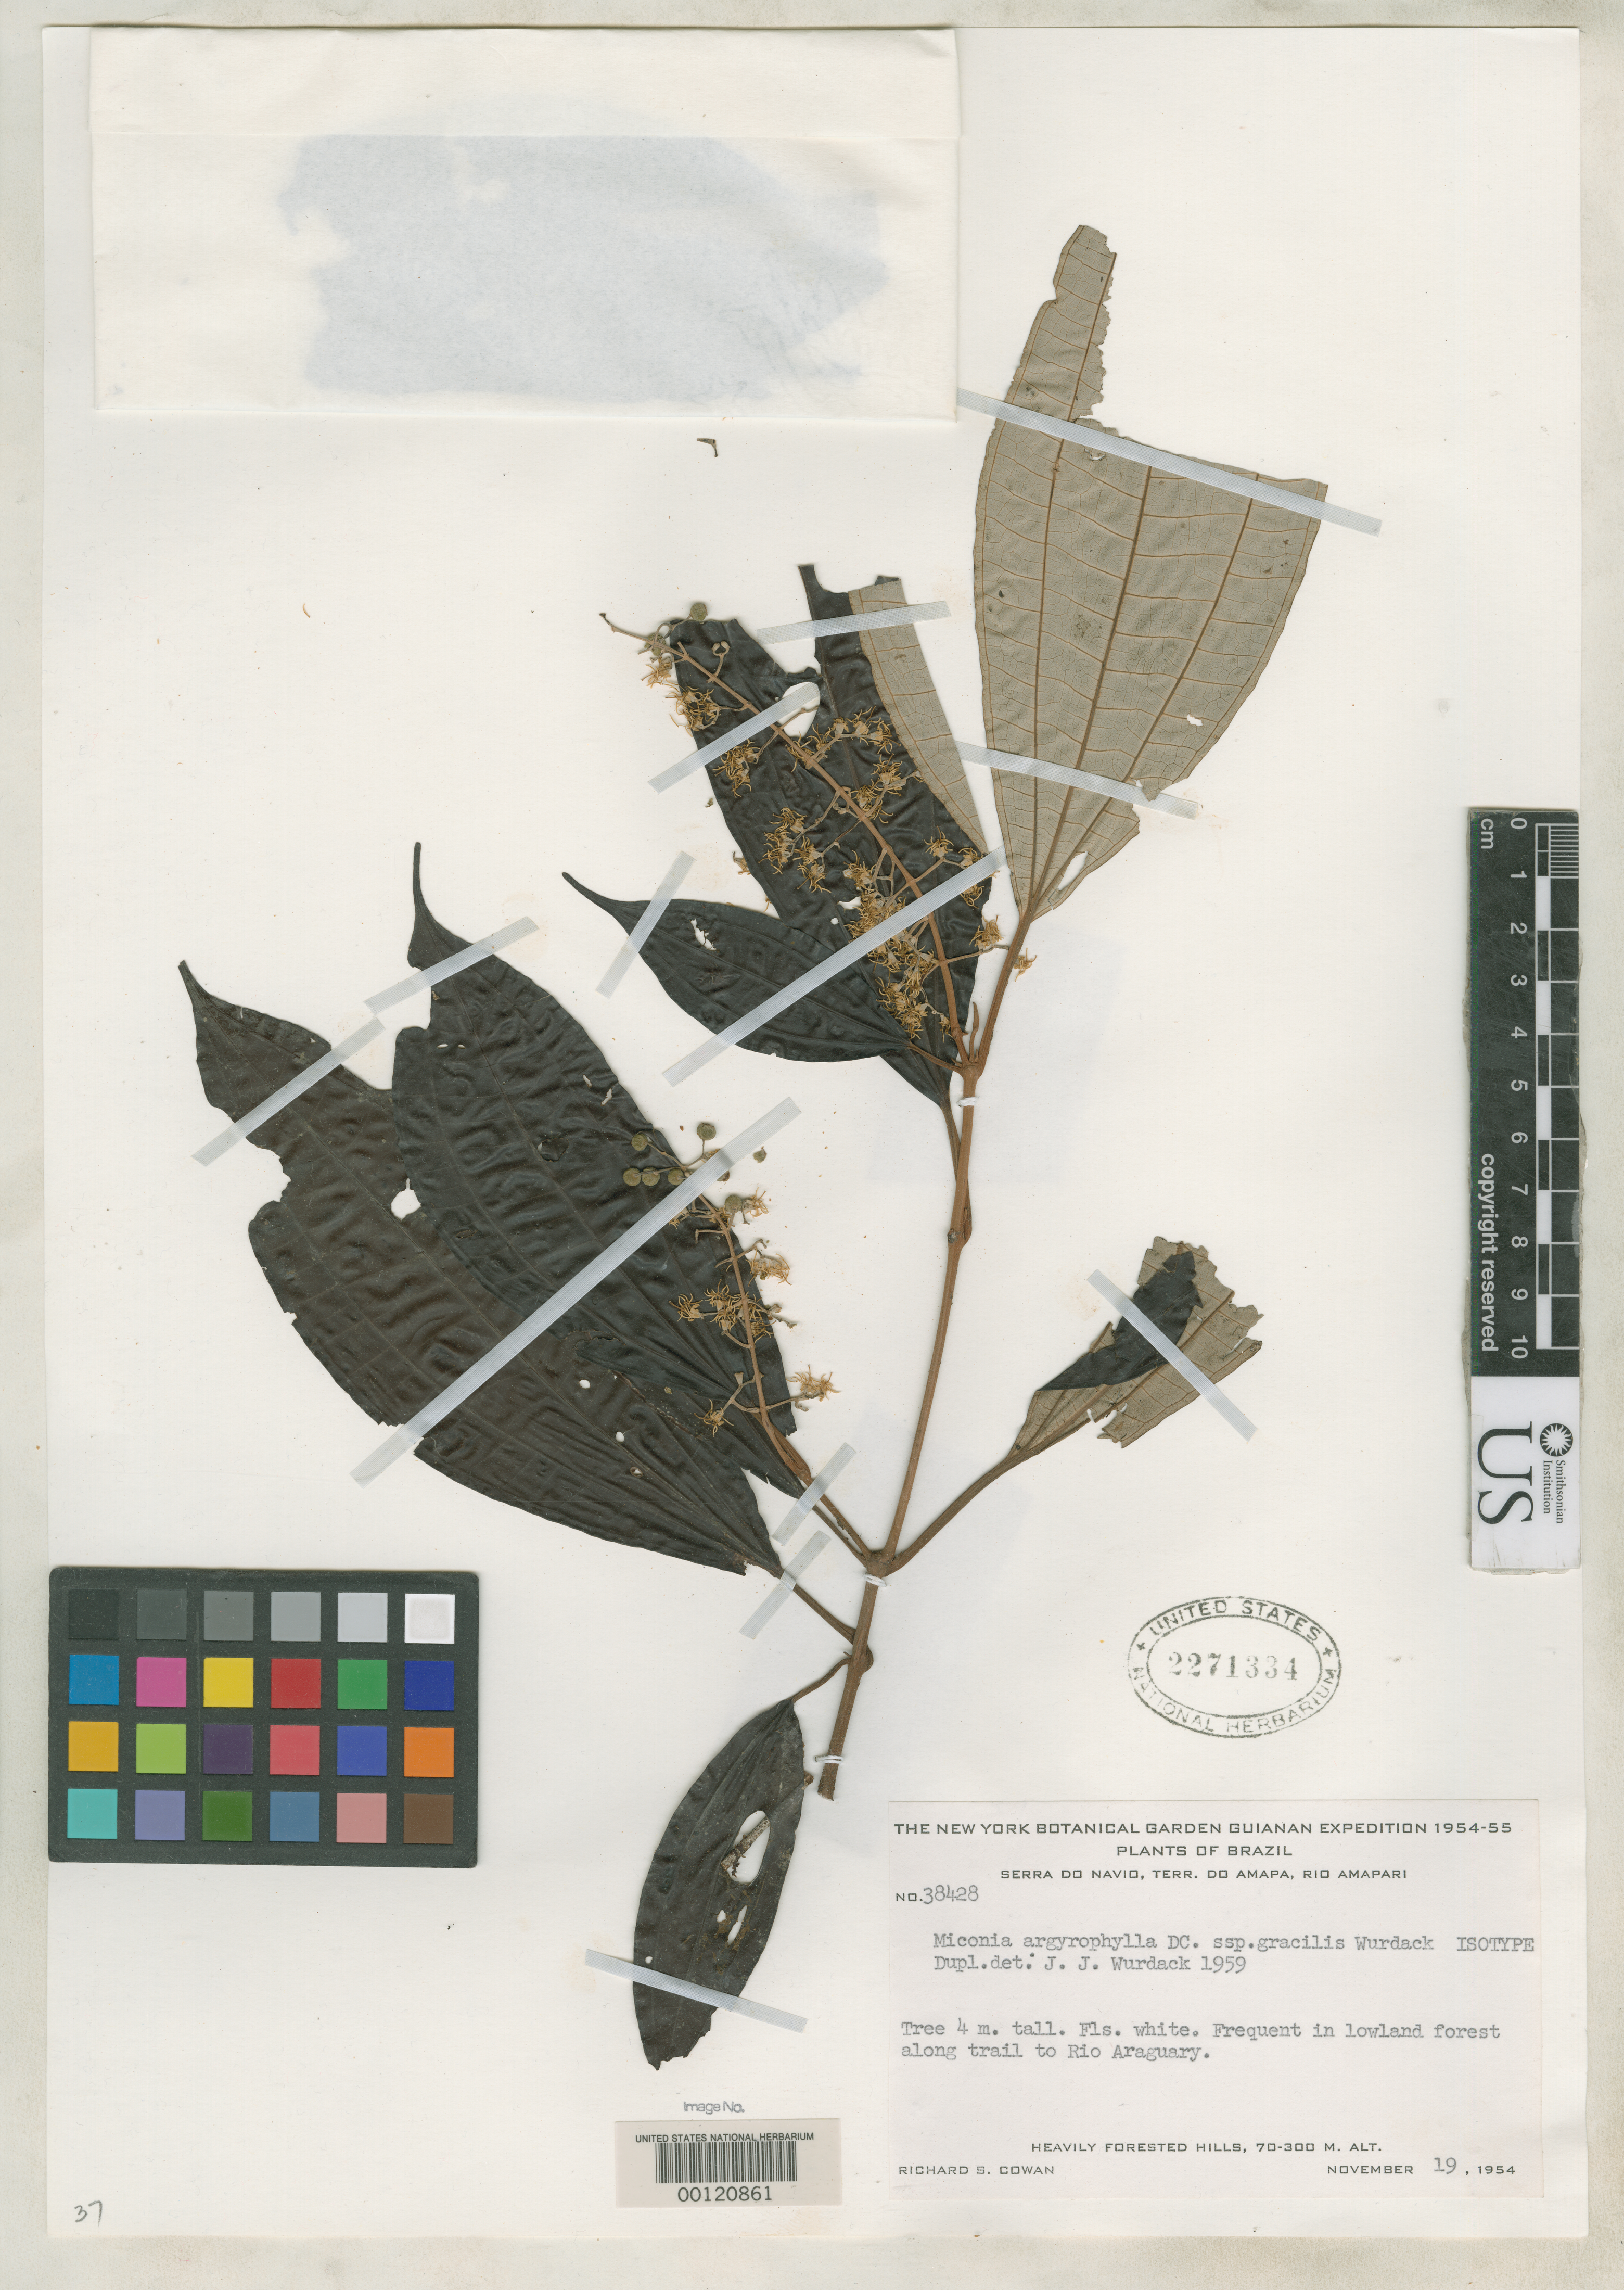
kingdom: Plantae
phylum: Tracheophyta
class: Magnoliopsida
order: Myrtales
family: Melastomataceae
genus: Miconia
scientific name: Miconia argyrophylla subsp. gracilis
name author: Wurdack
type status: Isotype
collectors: R. S. Cowan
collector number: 38428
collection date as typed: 19 Nov 1954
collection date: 1954-11-19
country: Brazil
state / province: Amapá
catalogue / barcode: US 2271334